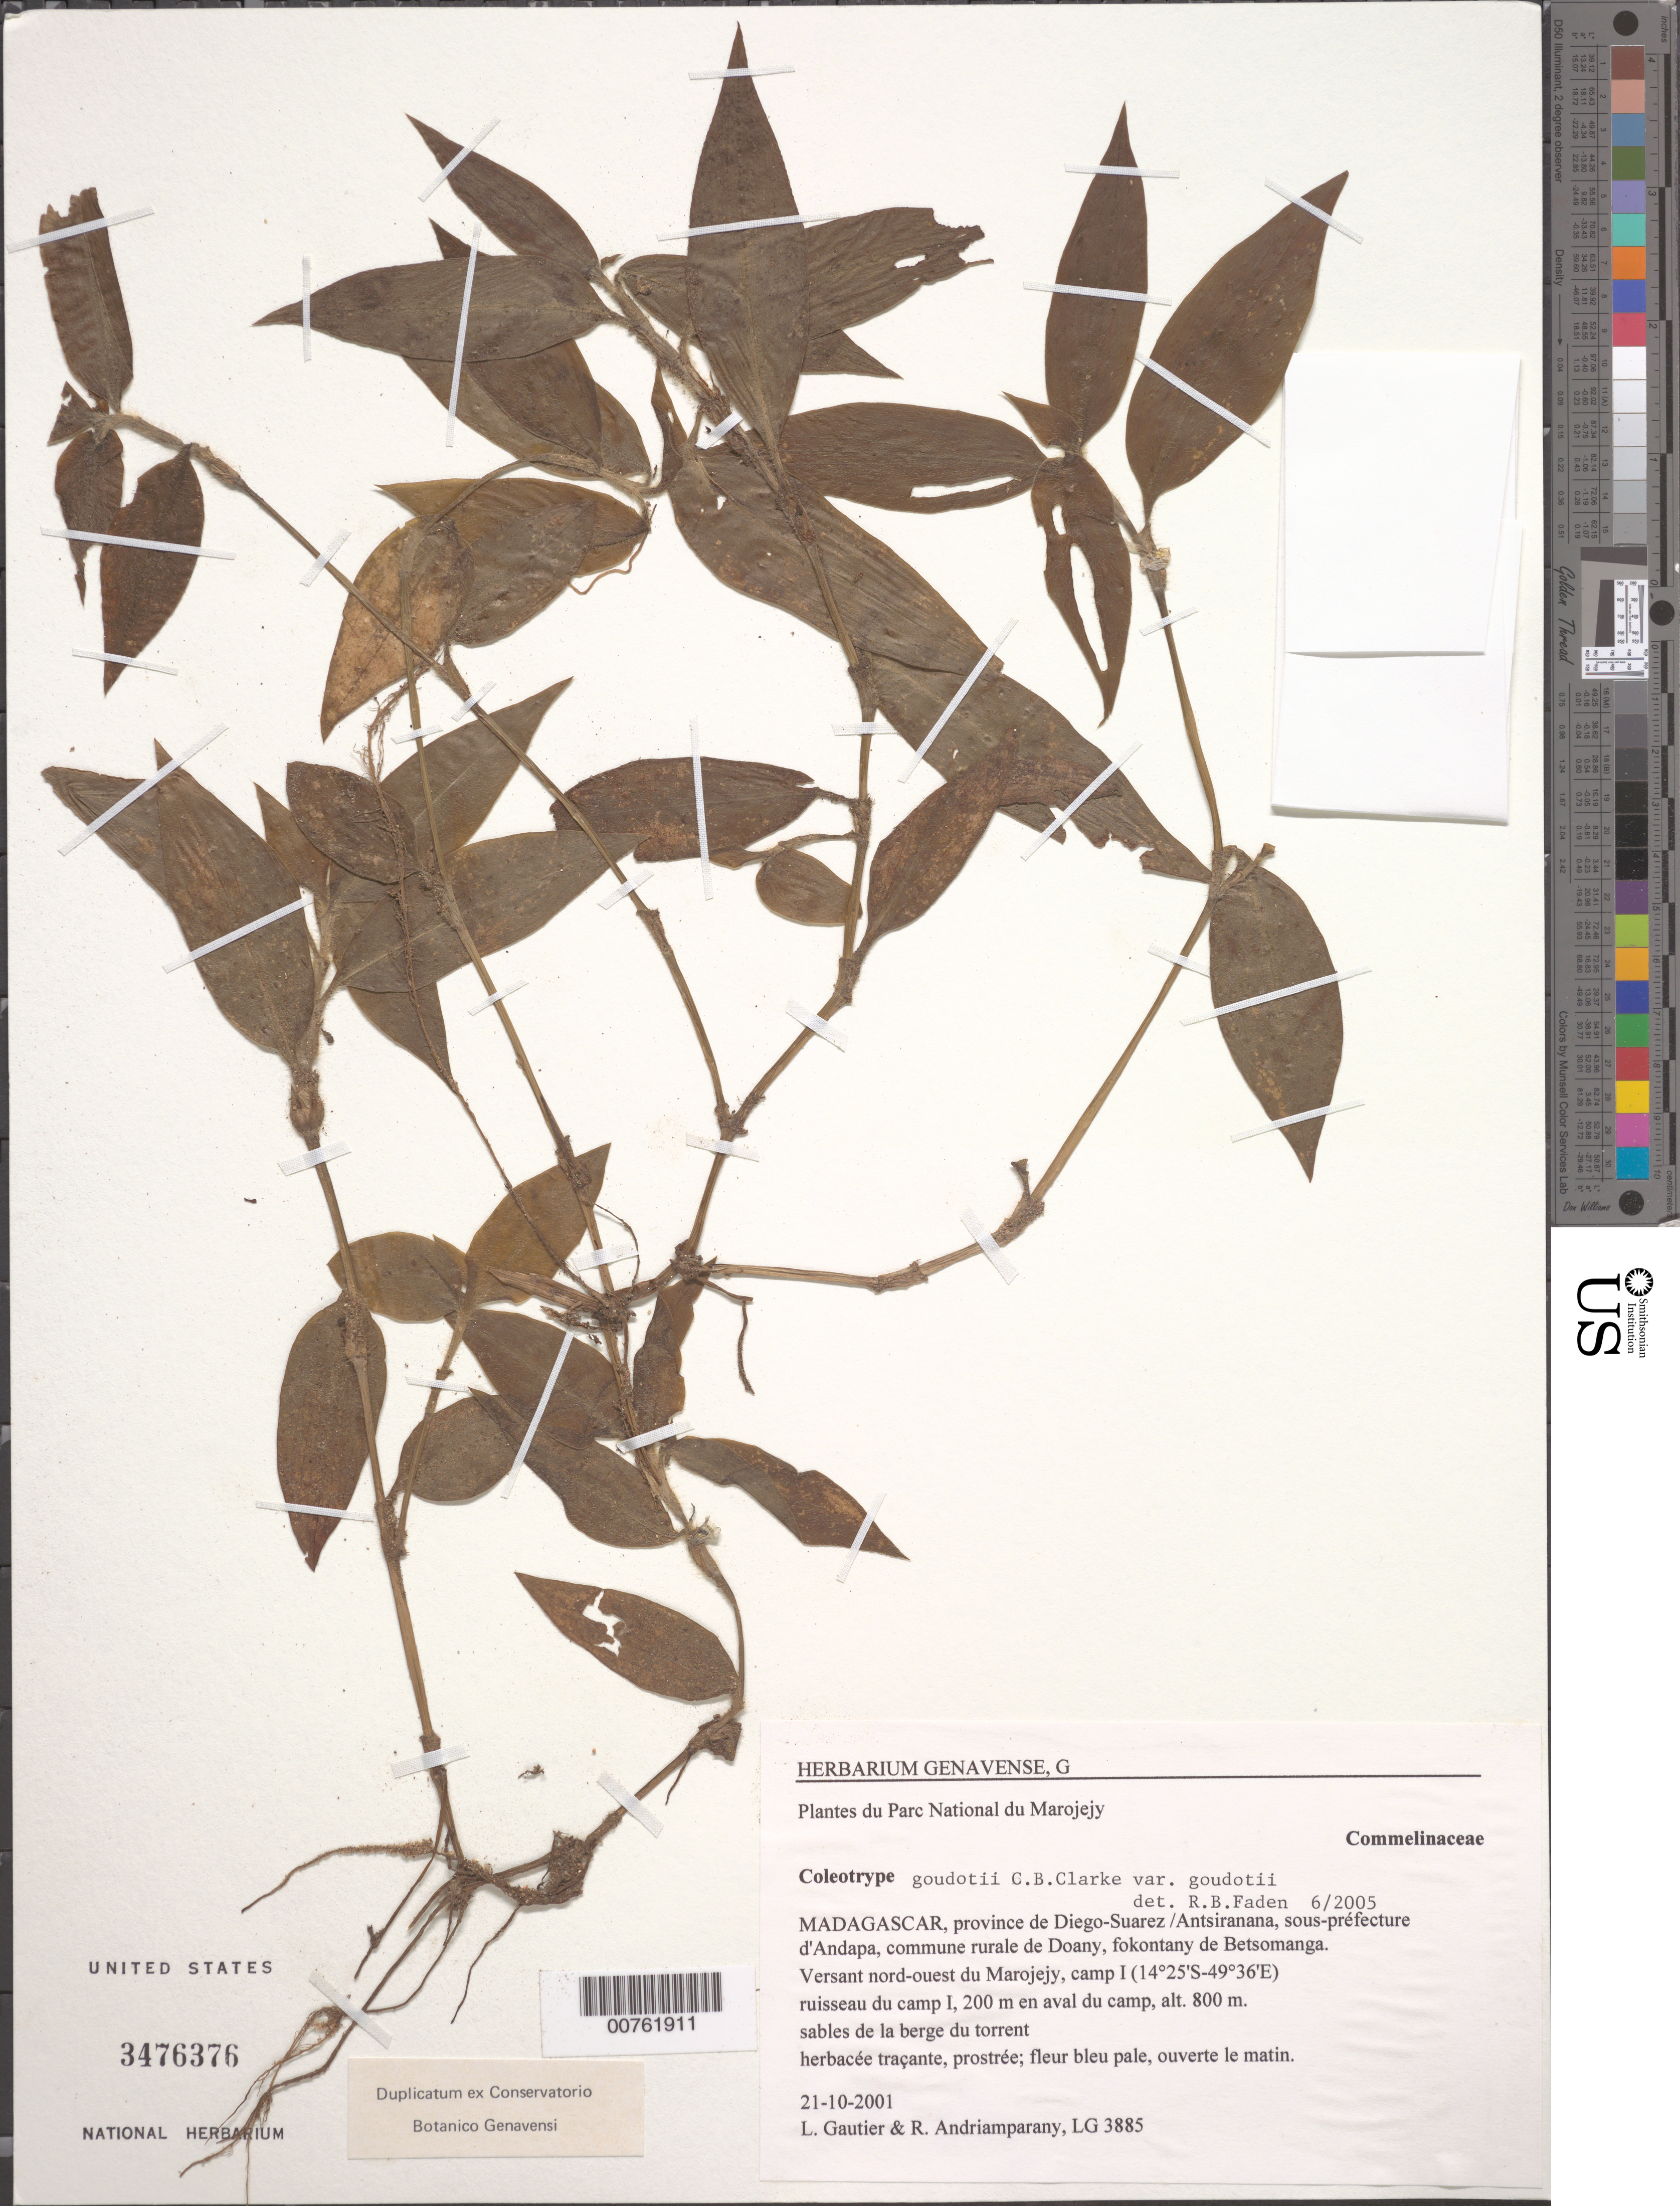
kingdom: Plantae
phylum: Tracheophyta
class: Liliopsida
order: Commelinales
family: Commelinaceae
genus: Coleotrype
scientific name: Coleotrype goudotii var. goudotii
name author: C.B. Clarke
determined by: Faden, Robert B., (US), Smithsonian Institution - National Museum of Natural History (UNITED STATES)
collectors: L. Gautier et al.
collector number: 3885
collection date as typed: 21 Oct 2001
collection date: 2001-10-21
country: Madagascar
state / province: Sava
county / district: Andapa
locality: Doany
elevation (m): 800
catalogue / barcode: US 3476376